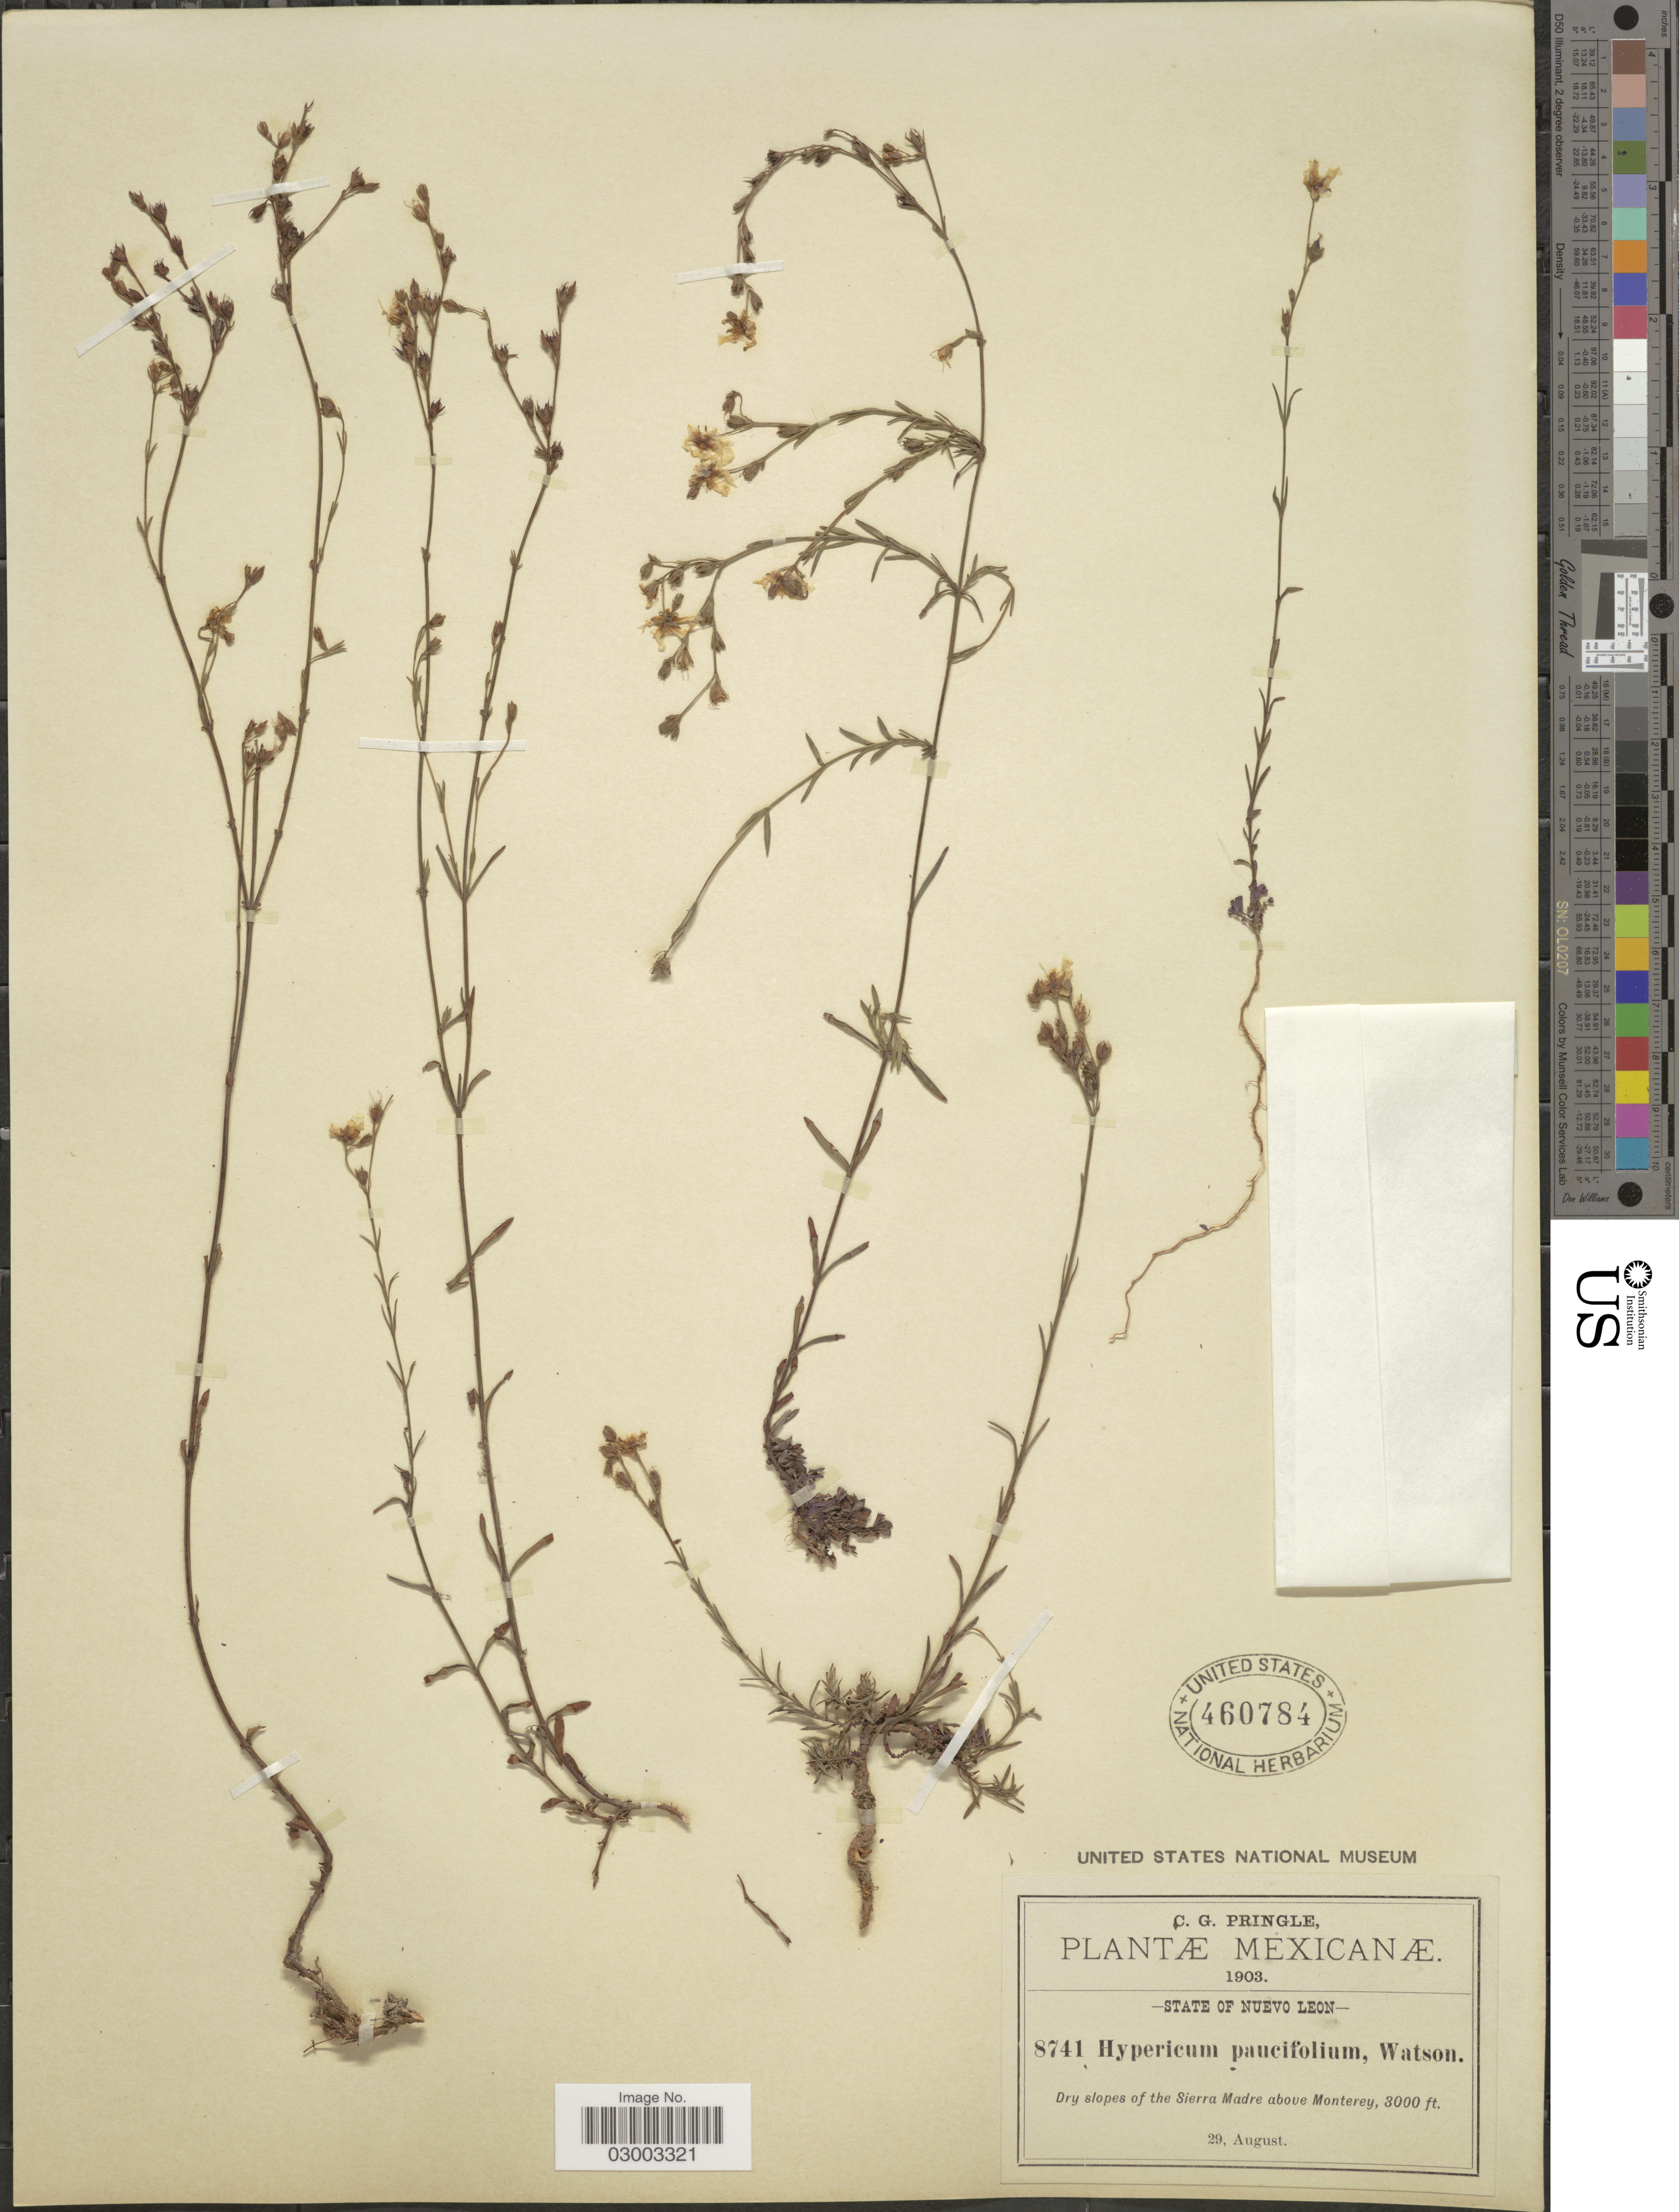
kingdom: Plantae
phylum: Tracheophyta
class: Magnoliopsida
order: Malpighiales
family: Hypericaceae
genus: Hypericum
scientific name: Hypericum pauciflorum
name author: Kunth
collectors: C. G. Pringle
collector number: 8741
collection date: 1903-08-29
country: Mexico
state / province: Nuevo León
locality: State of Nuevo Leon. Dry slopes of the Sierra Madre above Monterey.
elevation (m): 914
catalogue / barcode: US 460784